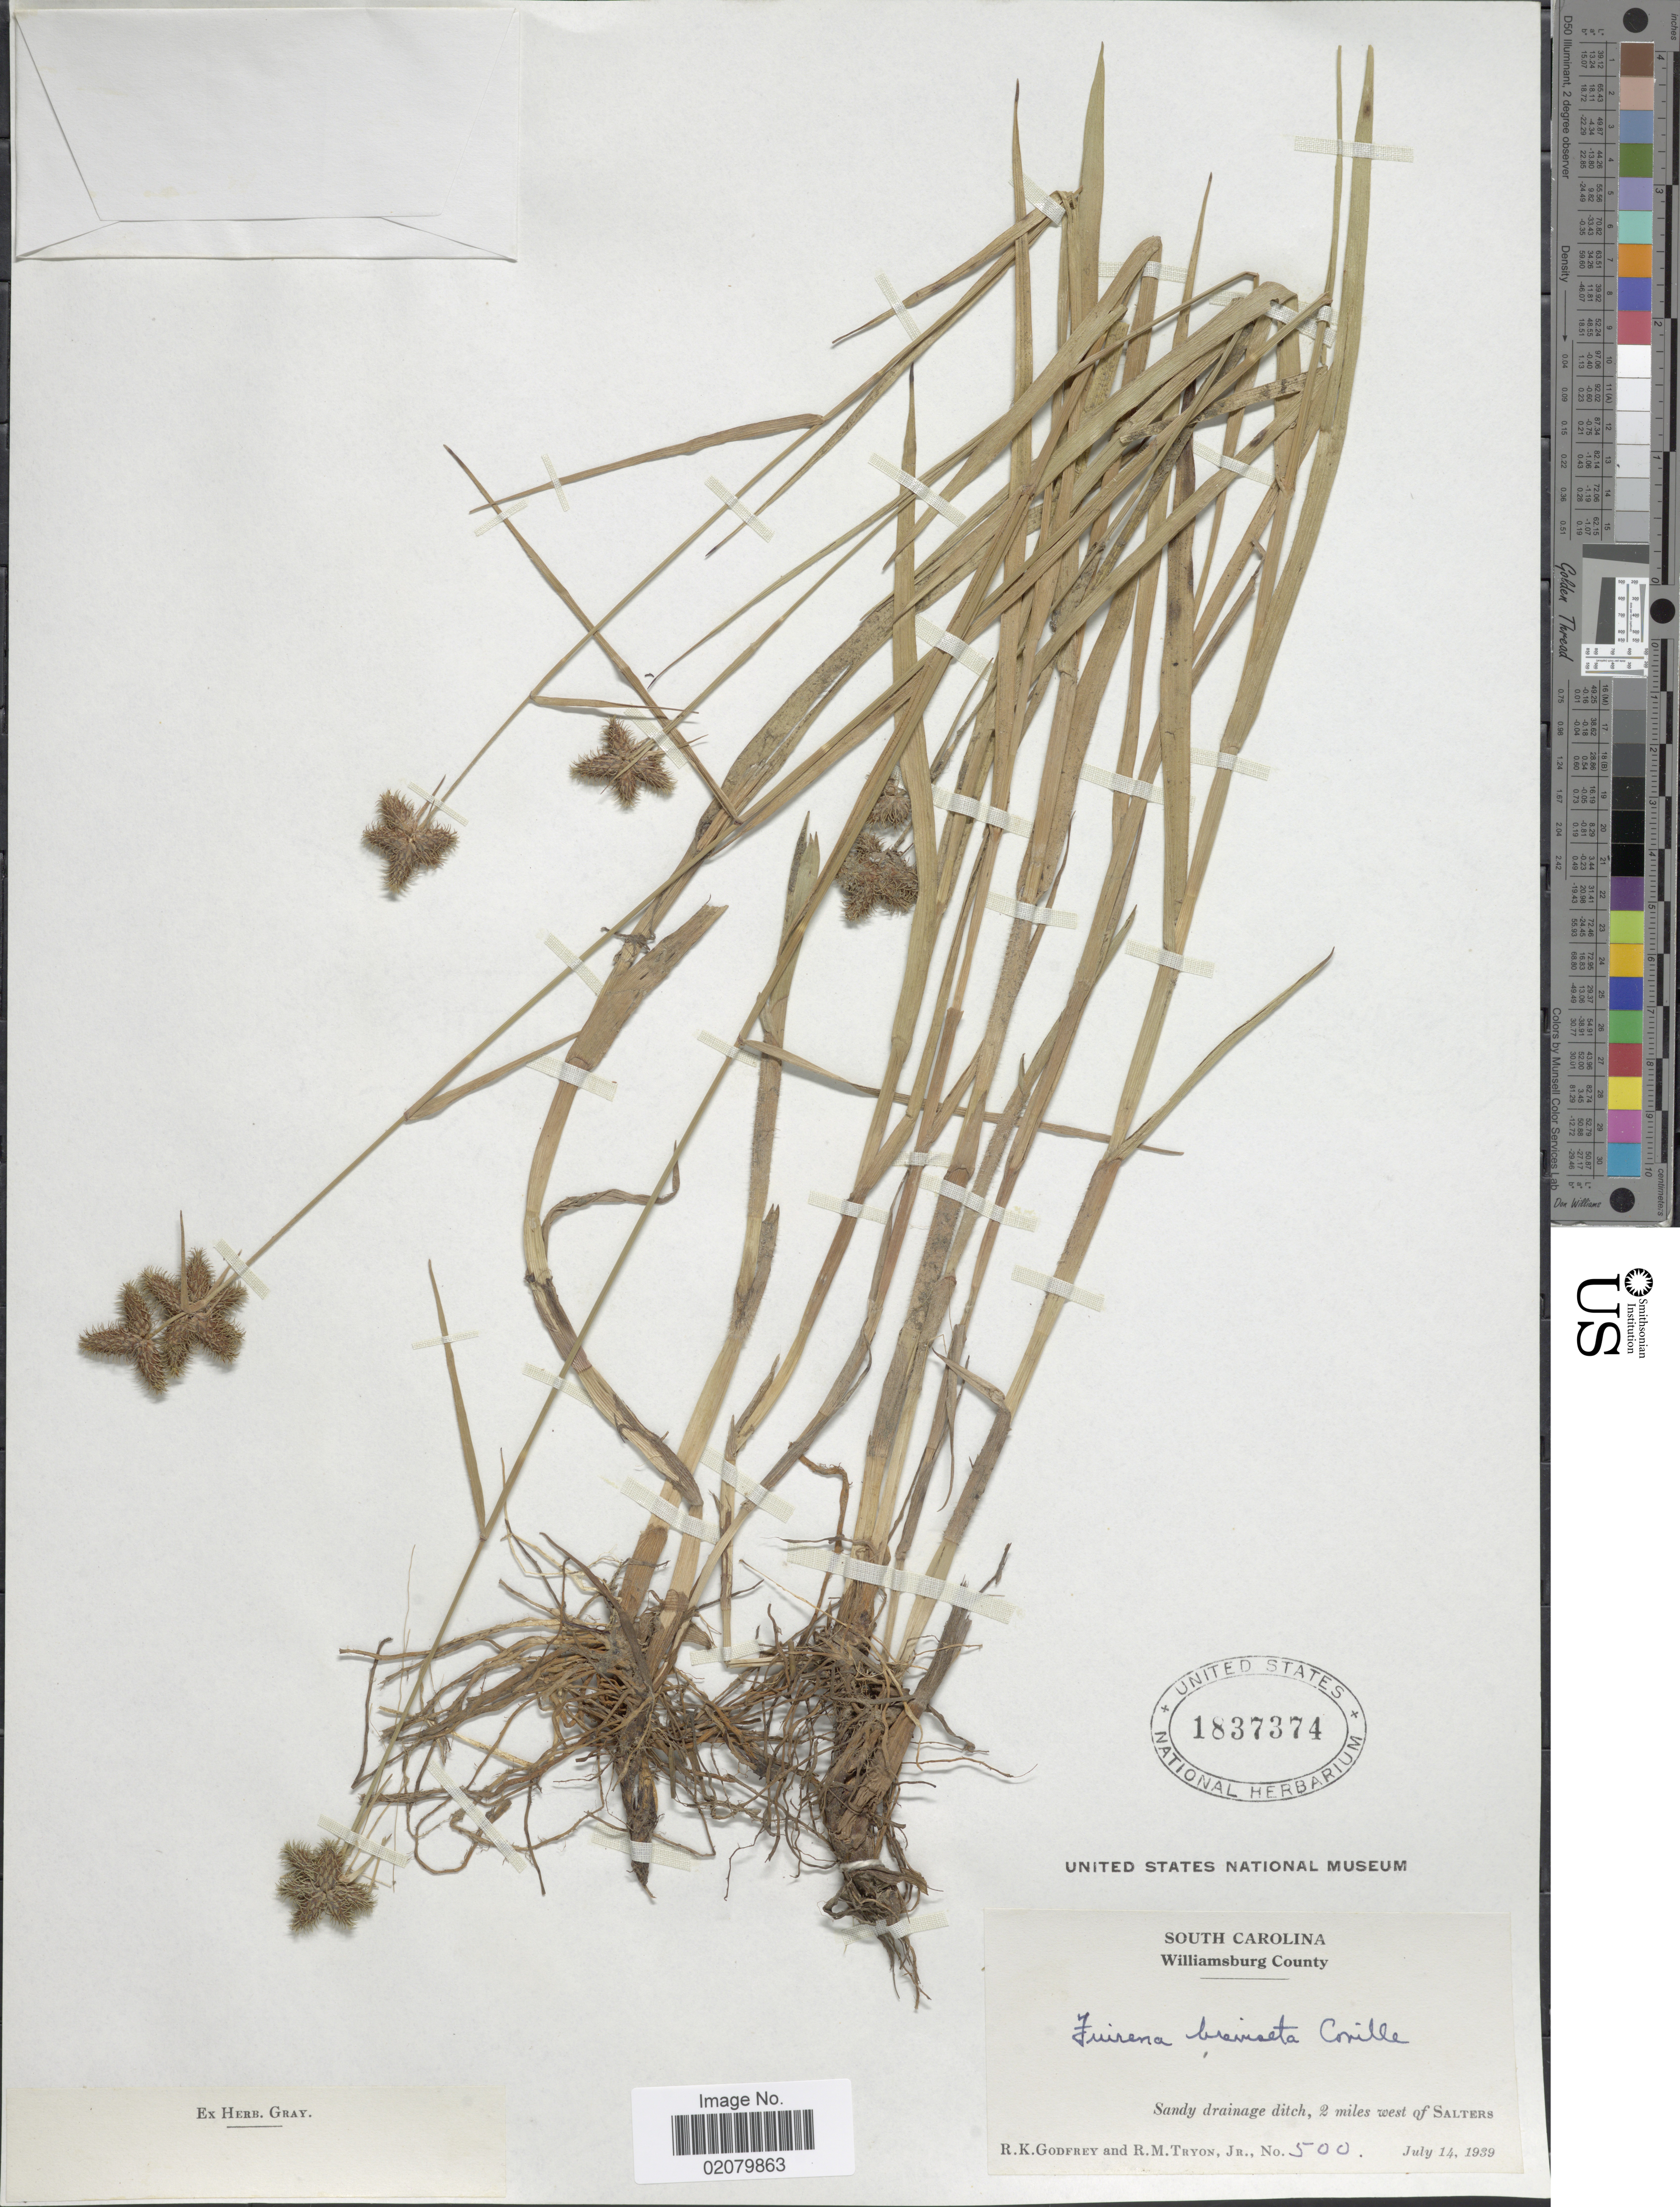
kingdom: Plantae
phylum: Tracheophyta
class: Liliopsida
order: Poales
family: Cyperaceae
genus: Fuirena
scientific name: Fuirena squarrosa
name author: Michx.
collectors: R. K. Godfrey & R. M. Tryon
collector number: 500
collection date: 1939-07-14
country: United States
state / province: South Carolina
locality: Williamsburg County, 2 miles west of Salters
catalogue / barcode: US 1837374